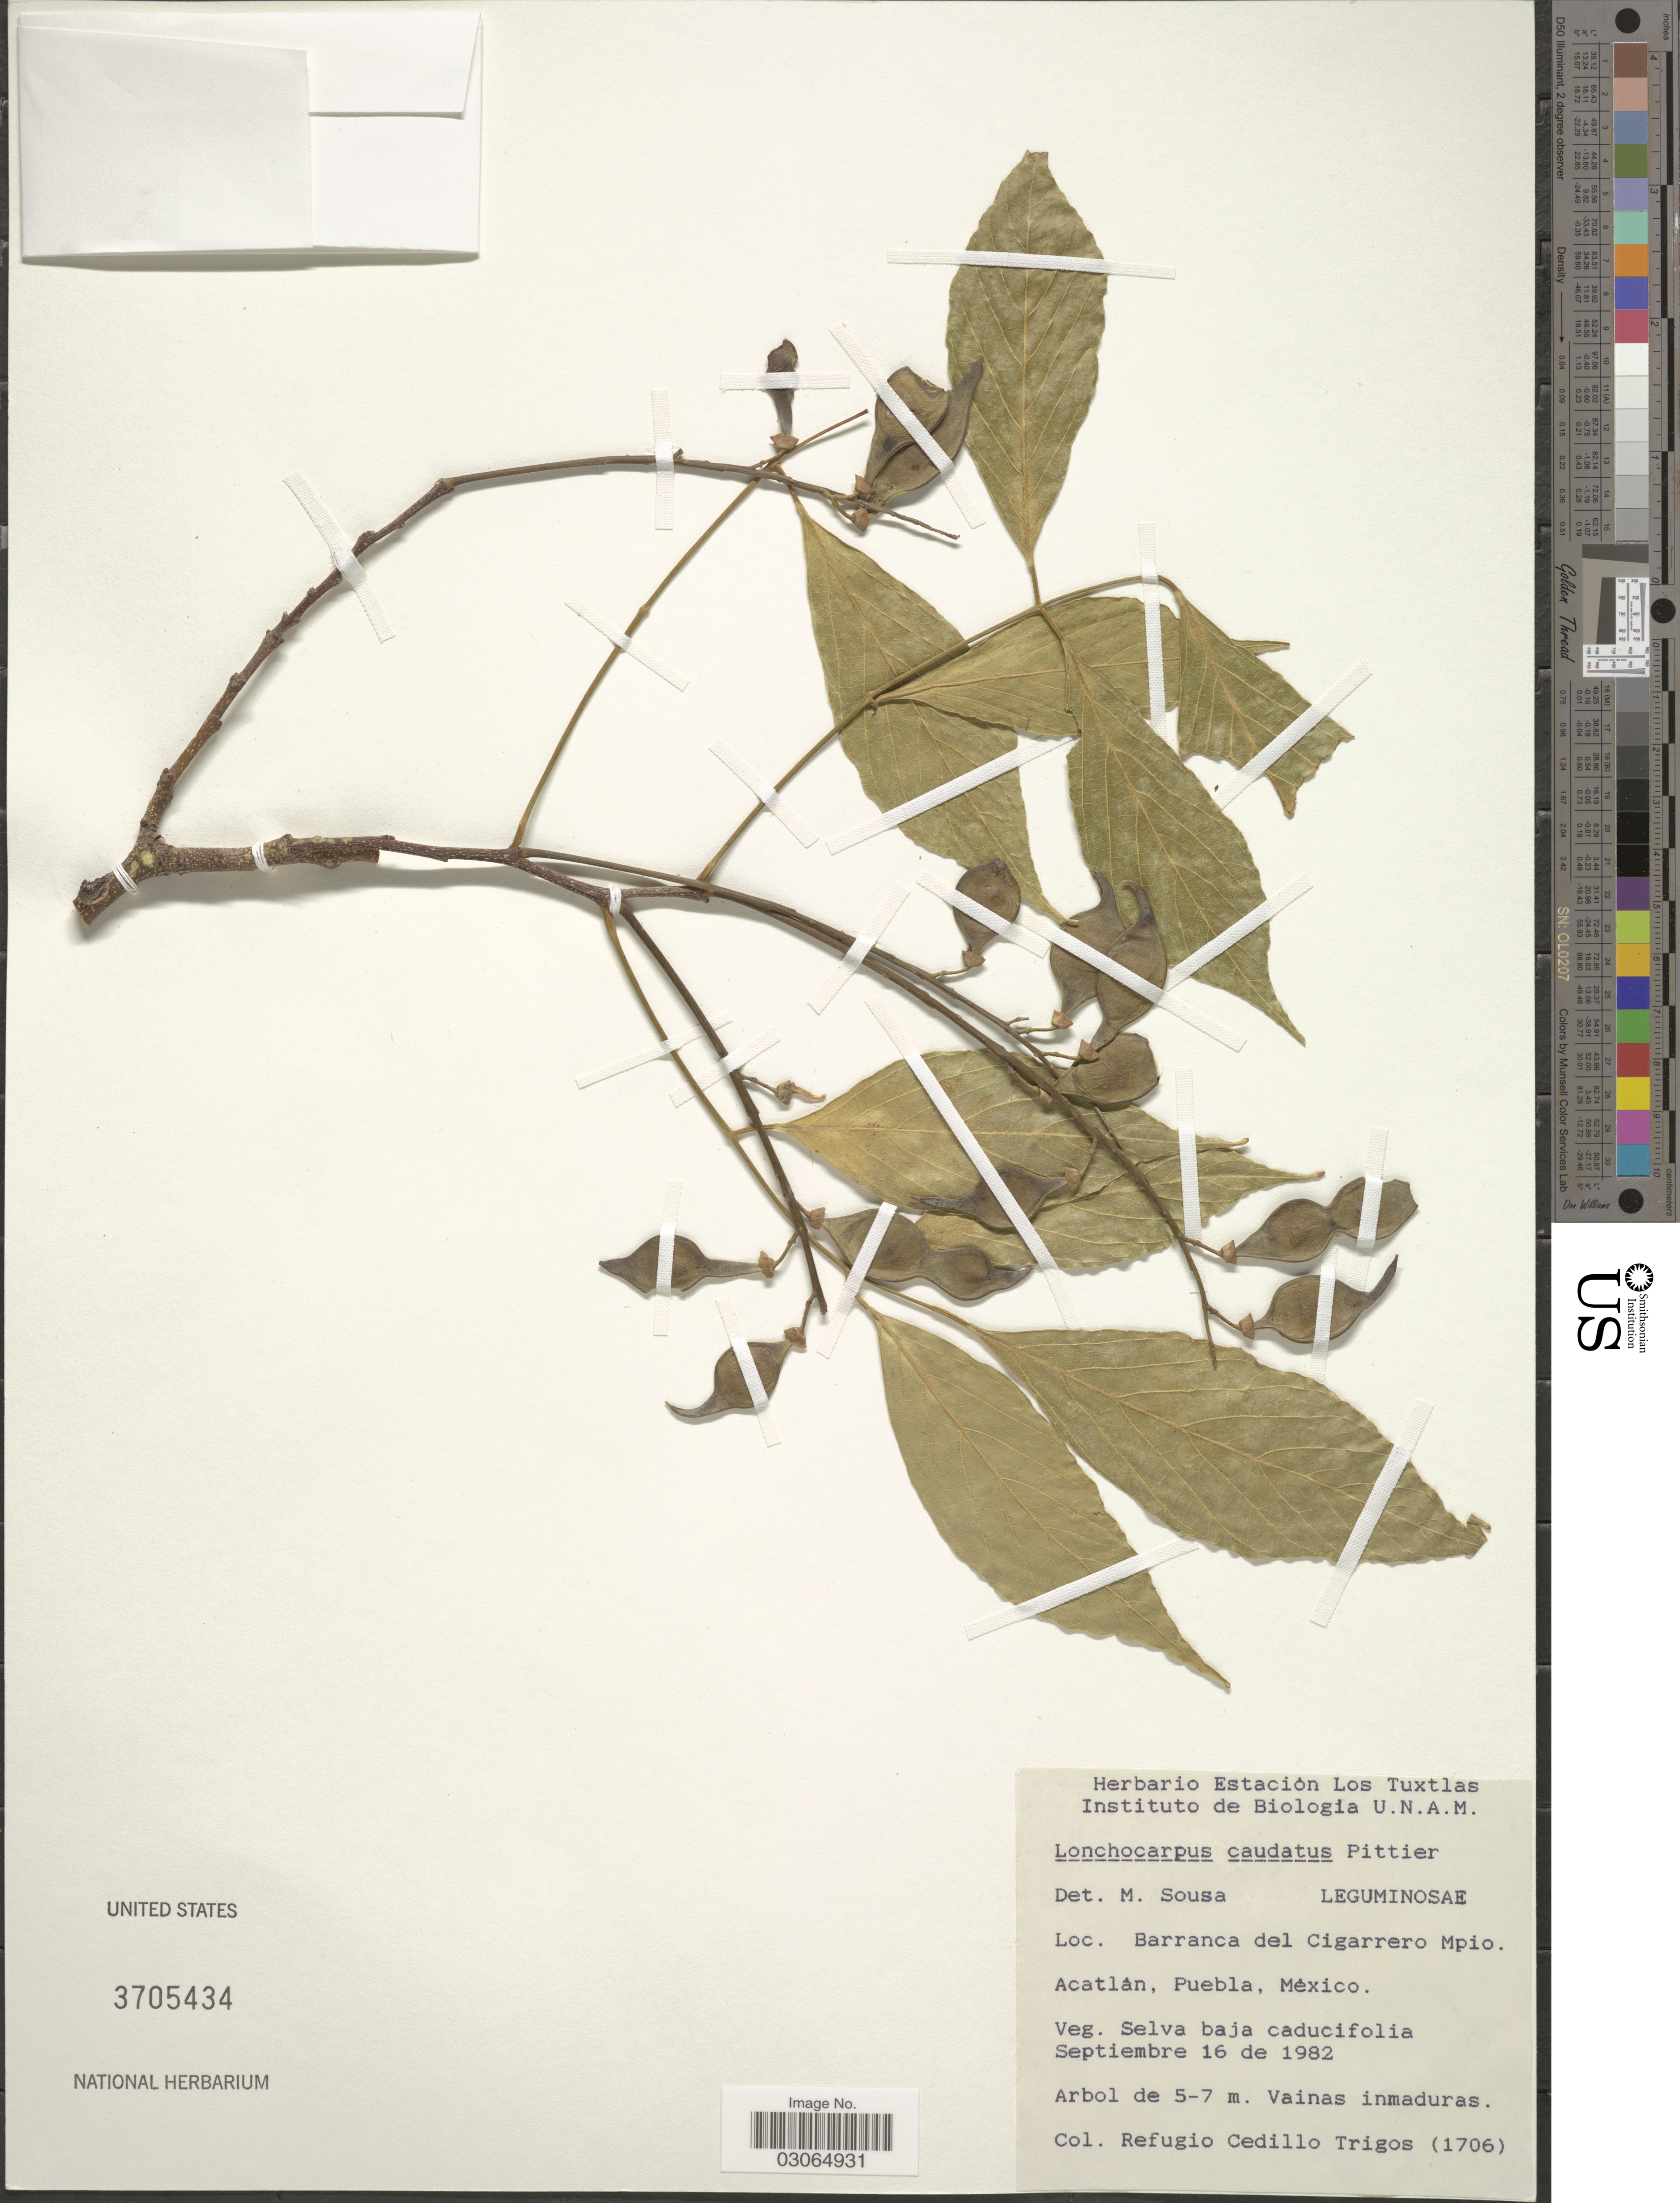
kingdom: Plantae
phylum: Tracheophyta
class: Magnoliopsida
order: Fabales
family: Fabaceae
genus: Lonchocarpus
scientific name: Lonchocarpus caudatus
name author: Pittier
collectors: R. CedilloT.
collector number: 1706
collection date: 1982-09-16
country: Mexico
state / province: Puebla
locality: Barranca del Cigarrero Mpio. Acatlán.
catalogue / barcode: US 3705434